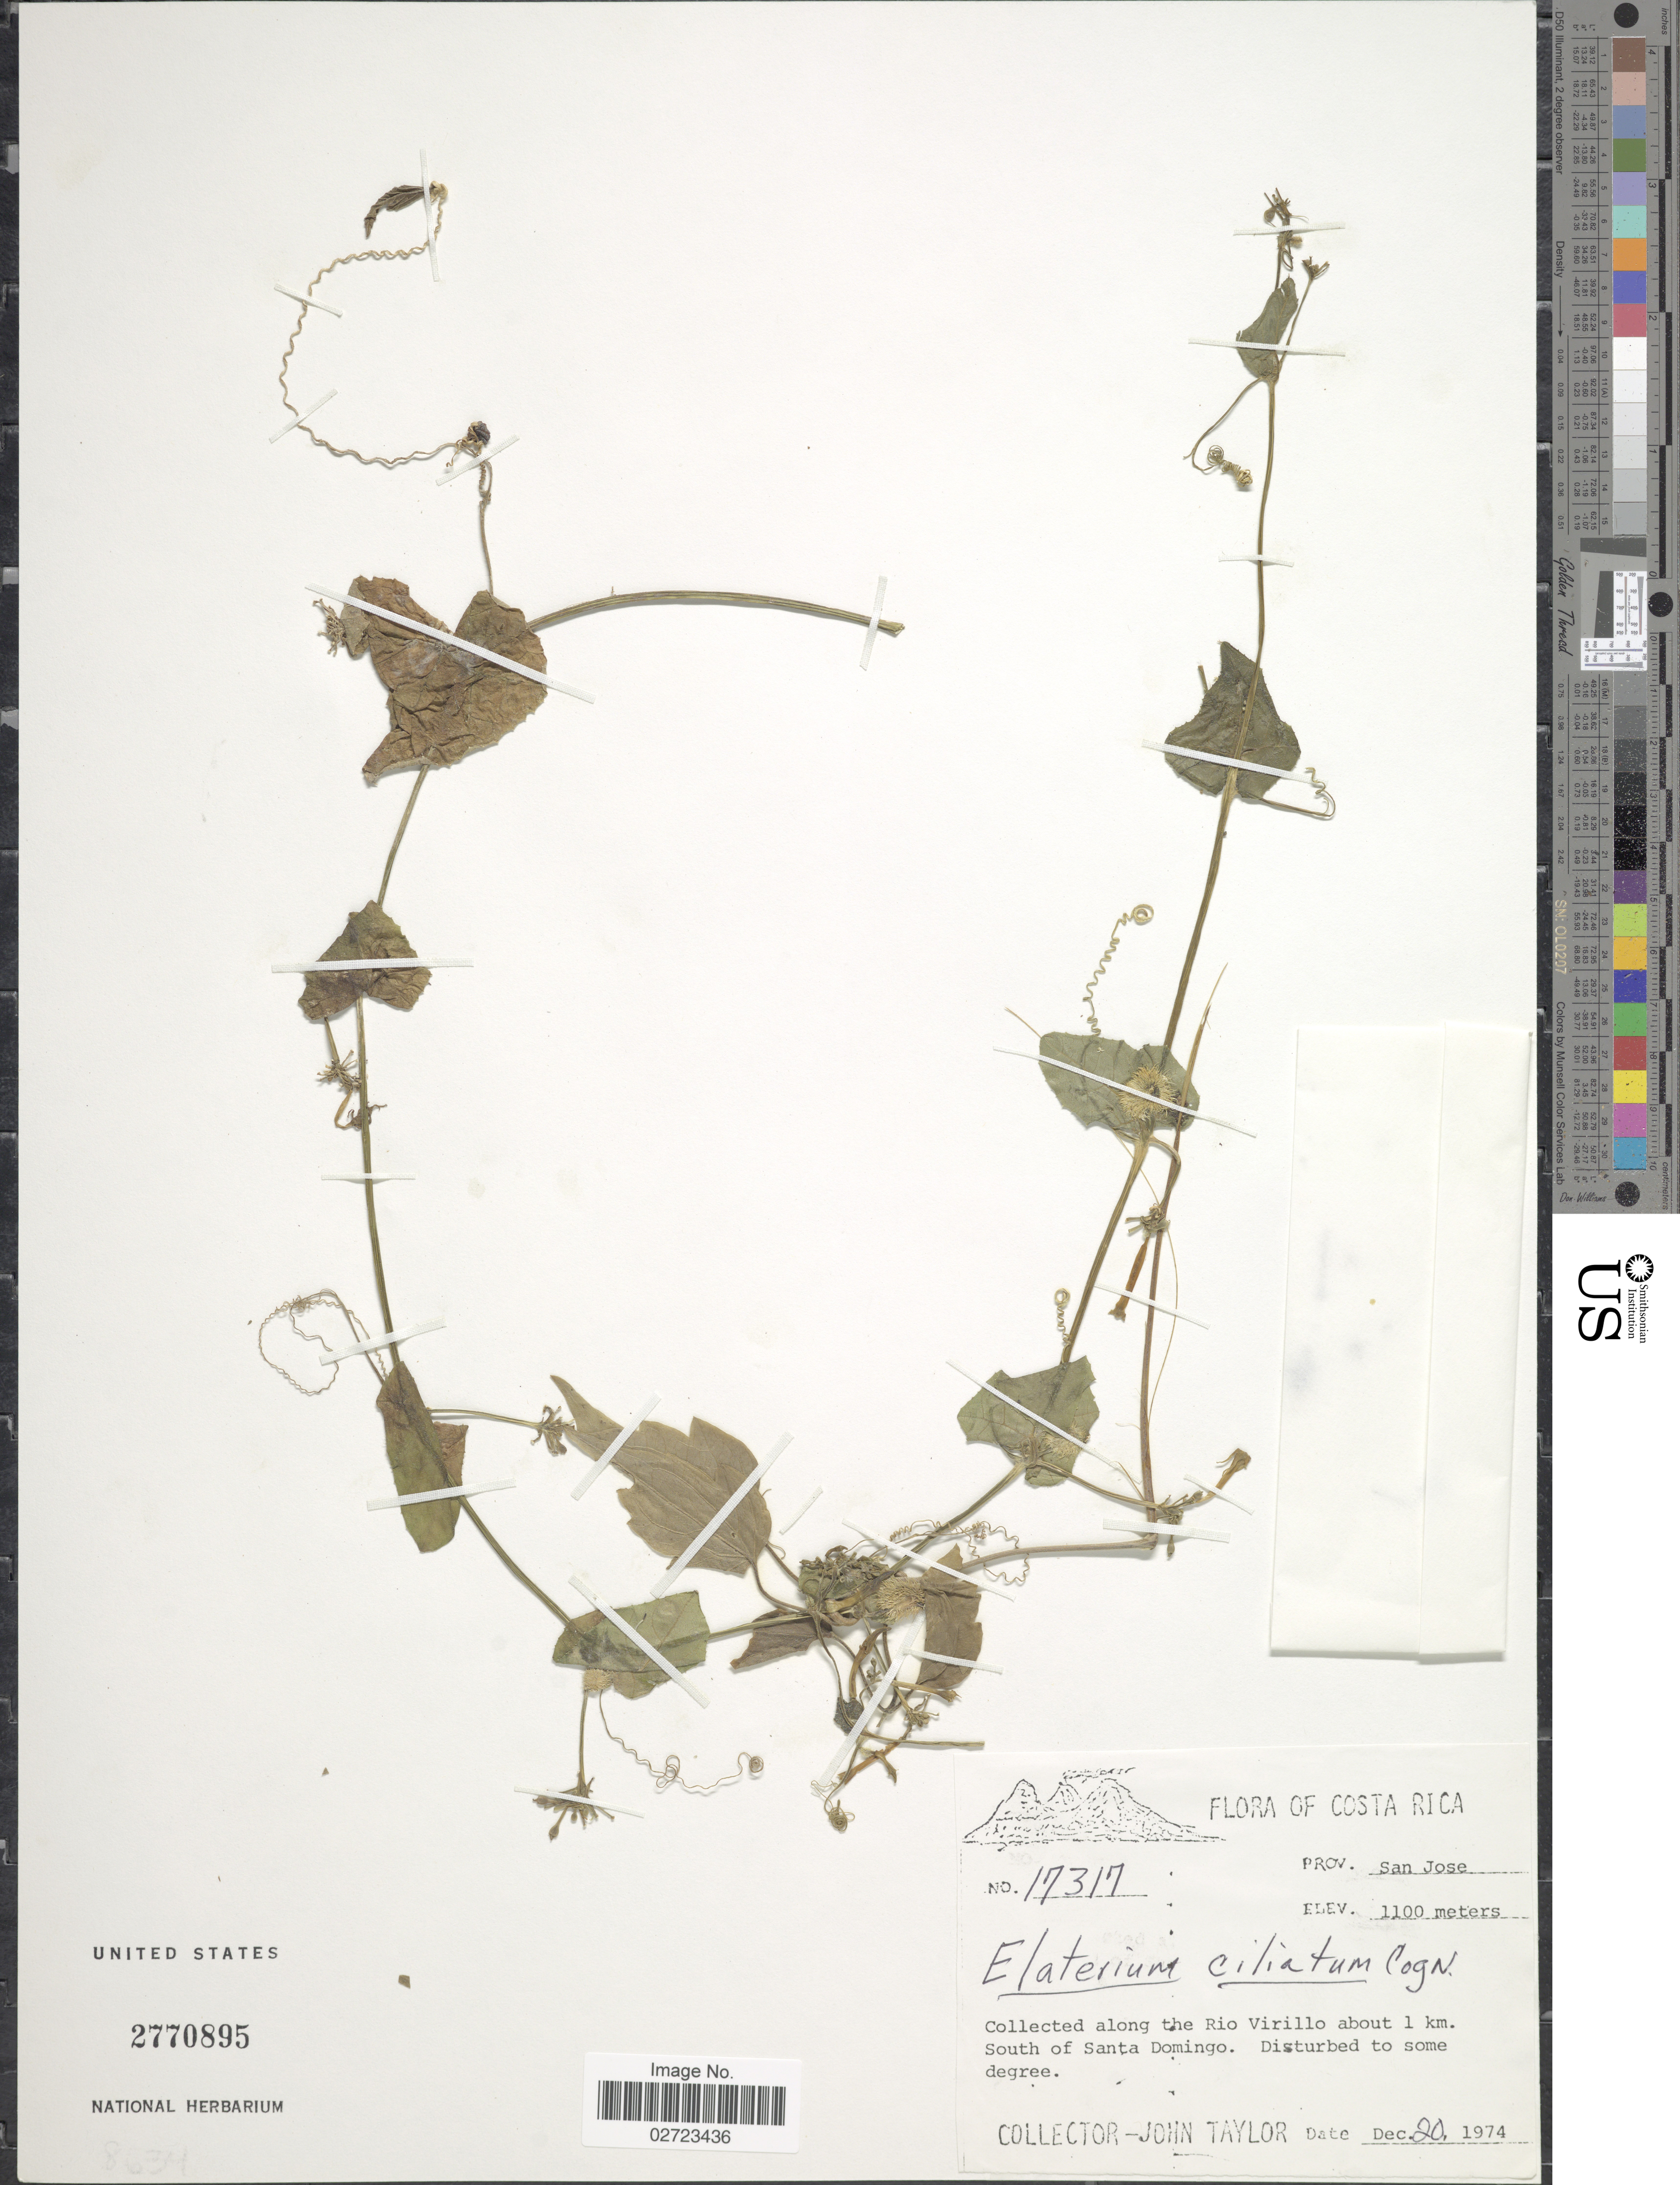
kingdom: Plantae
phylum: Tracheophyta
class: Magnoliopsida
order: Cucurbitales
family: Cucurbitaceae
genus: Cyclanthera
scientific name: Cyclanthera carthagenensis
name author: (Jacq.) H. Schaef. & S.S. Renner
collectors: J. Taylor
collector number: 17317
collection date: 1974-12-20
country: Costa Rica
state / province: San José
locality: Along the Rio Virillo about 1 km. South of Santo Domingo.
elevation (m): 1100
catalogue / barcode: US 2770895